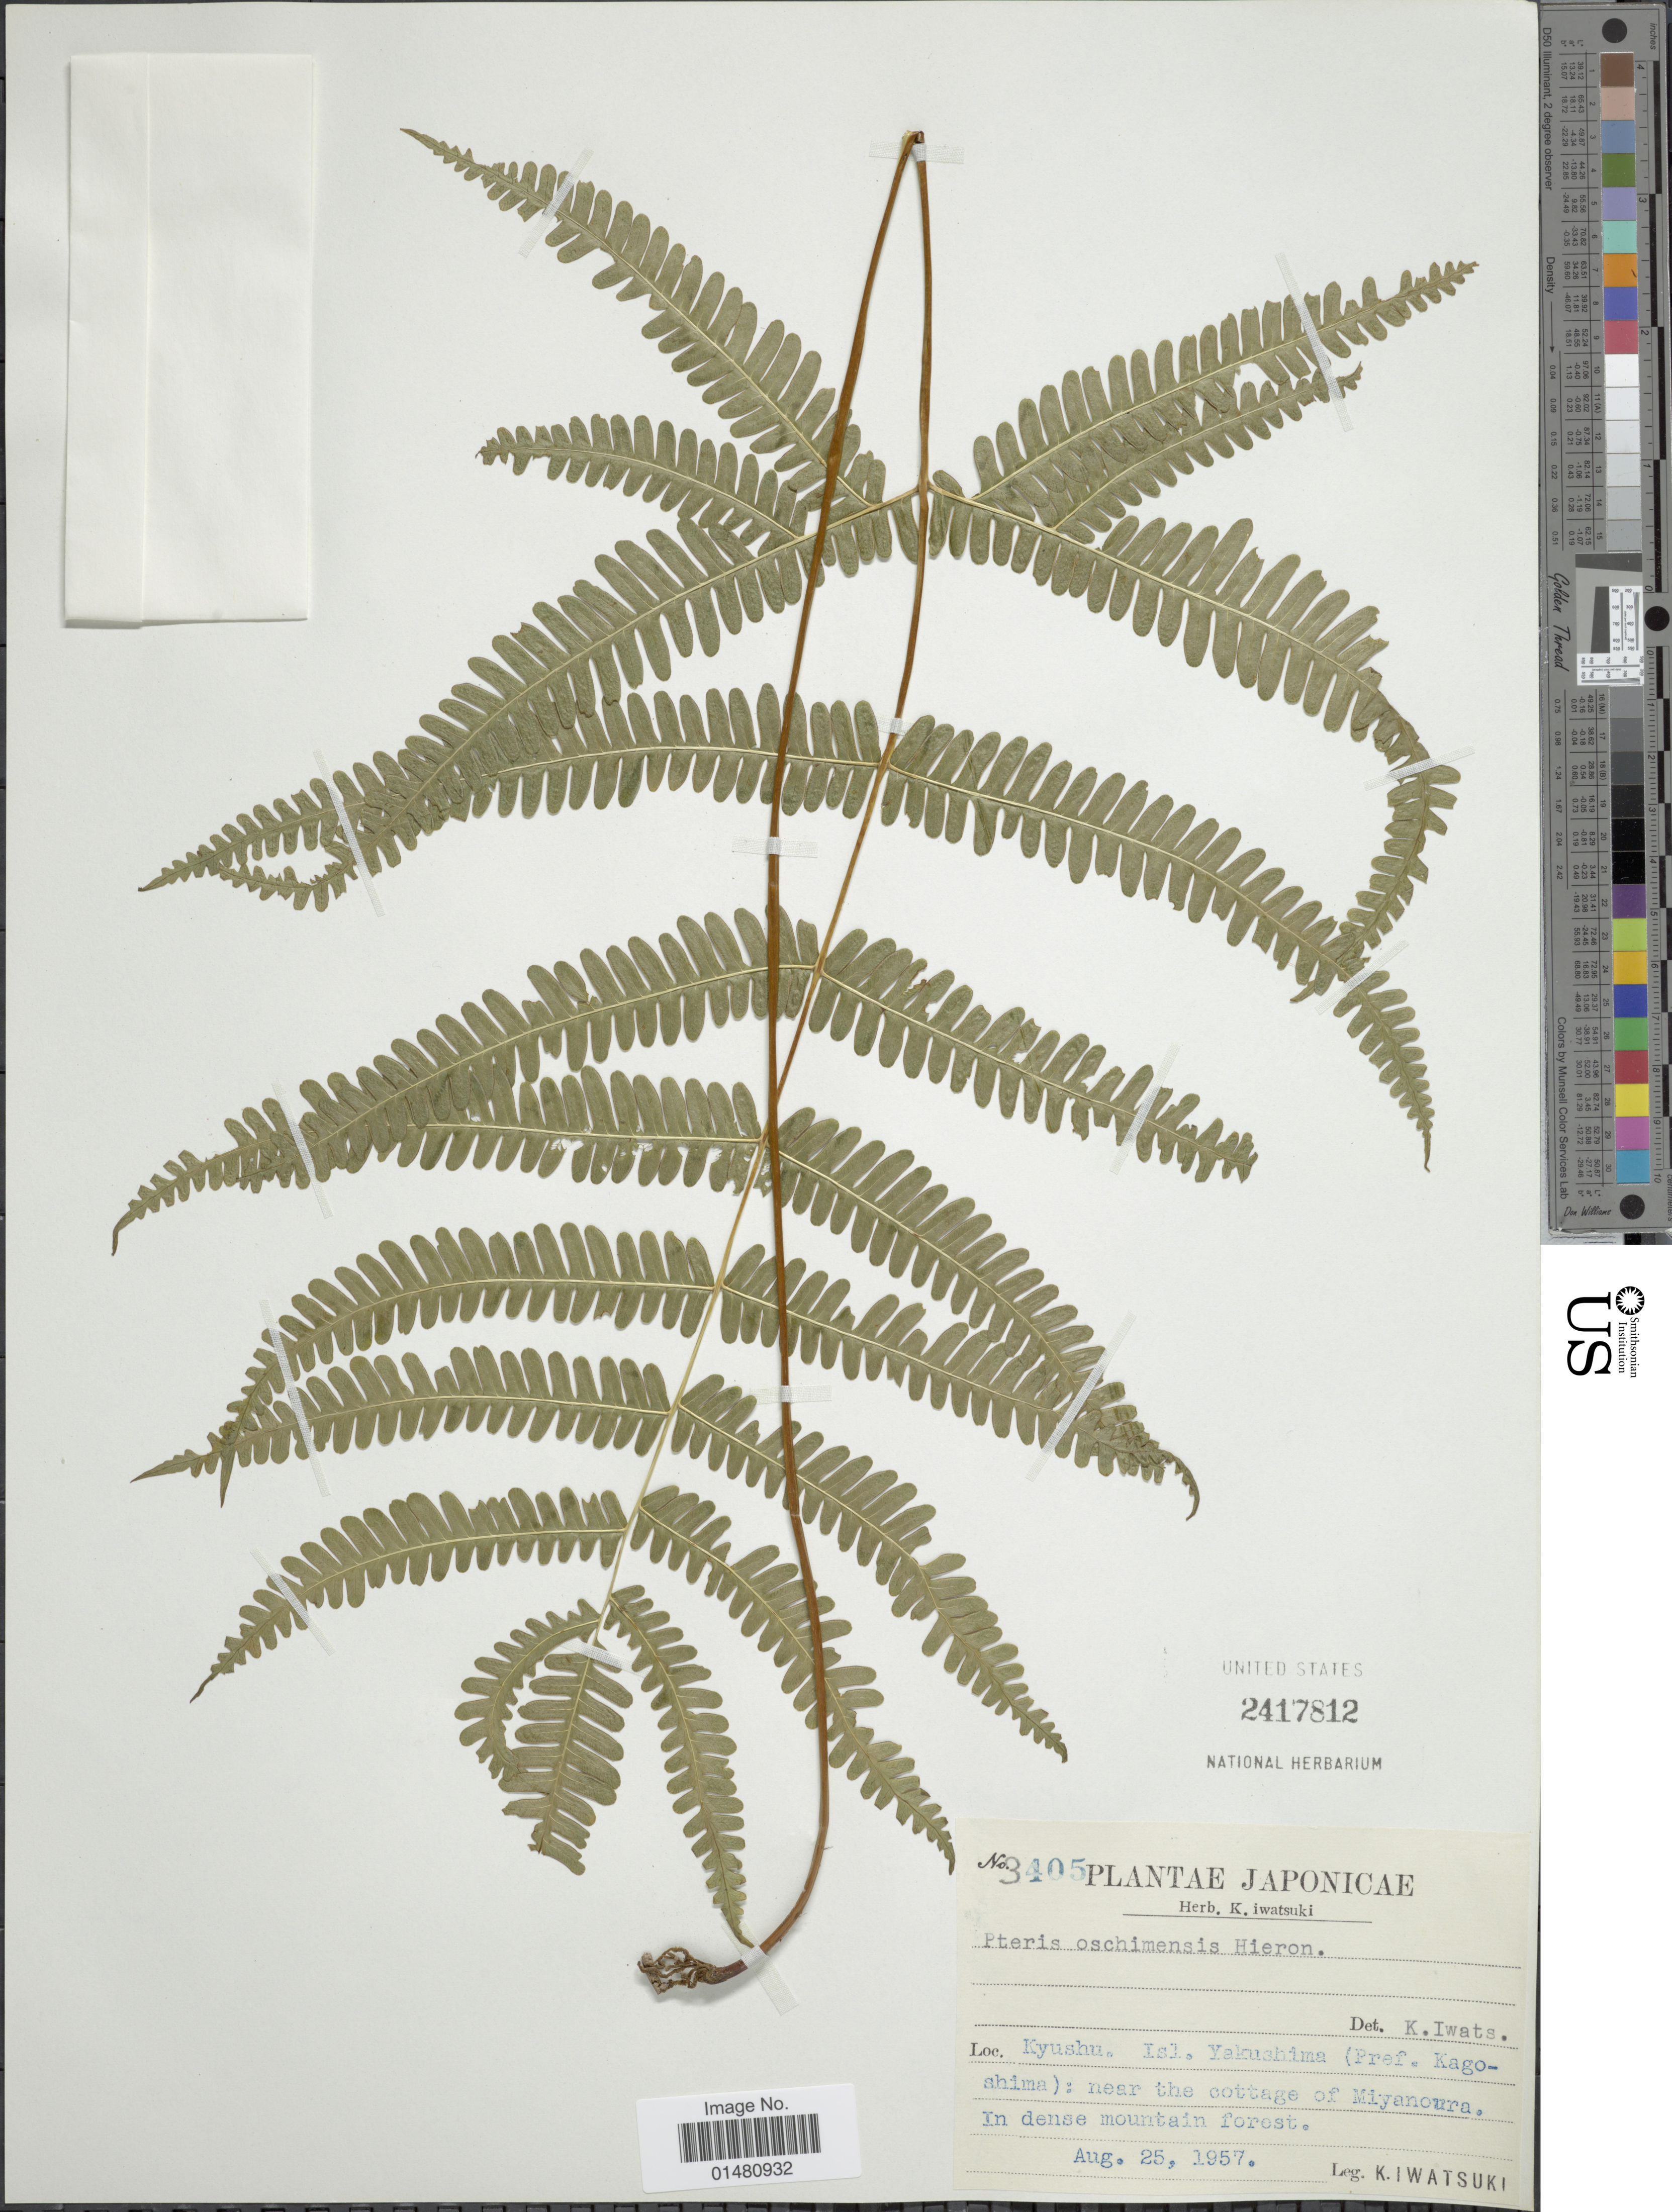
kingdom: Plantae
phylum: Tracheophyta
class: Polypodiopsida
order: Polypodiales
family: Pteridaceae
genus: Pteris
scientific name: Pteris oshimensis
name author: Hieron.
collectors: K. Iwatsuki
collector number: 3405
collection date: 1957-08-25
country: Japan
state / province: Kagosima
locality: Kyushu Isl. Yakushima (Pref. Kagoshima): near the cottage of Miyanoura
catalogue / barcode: US 2417812